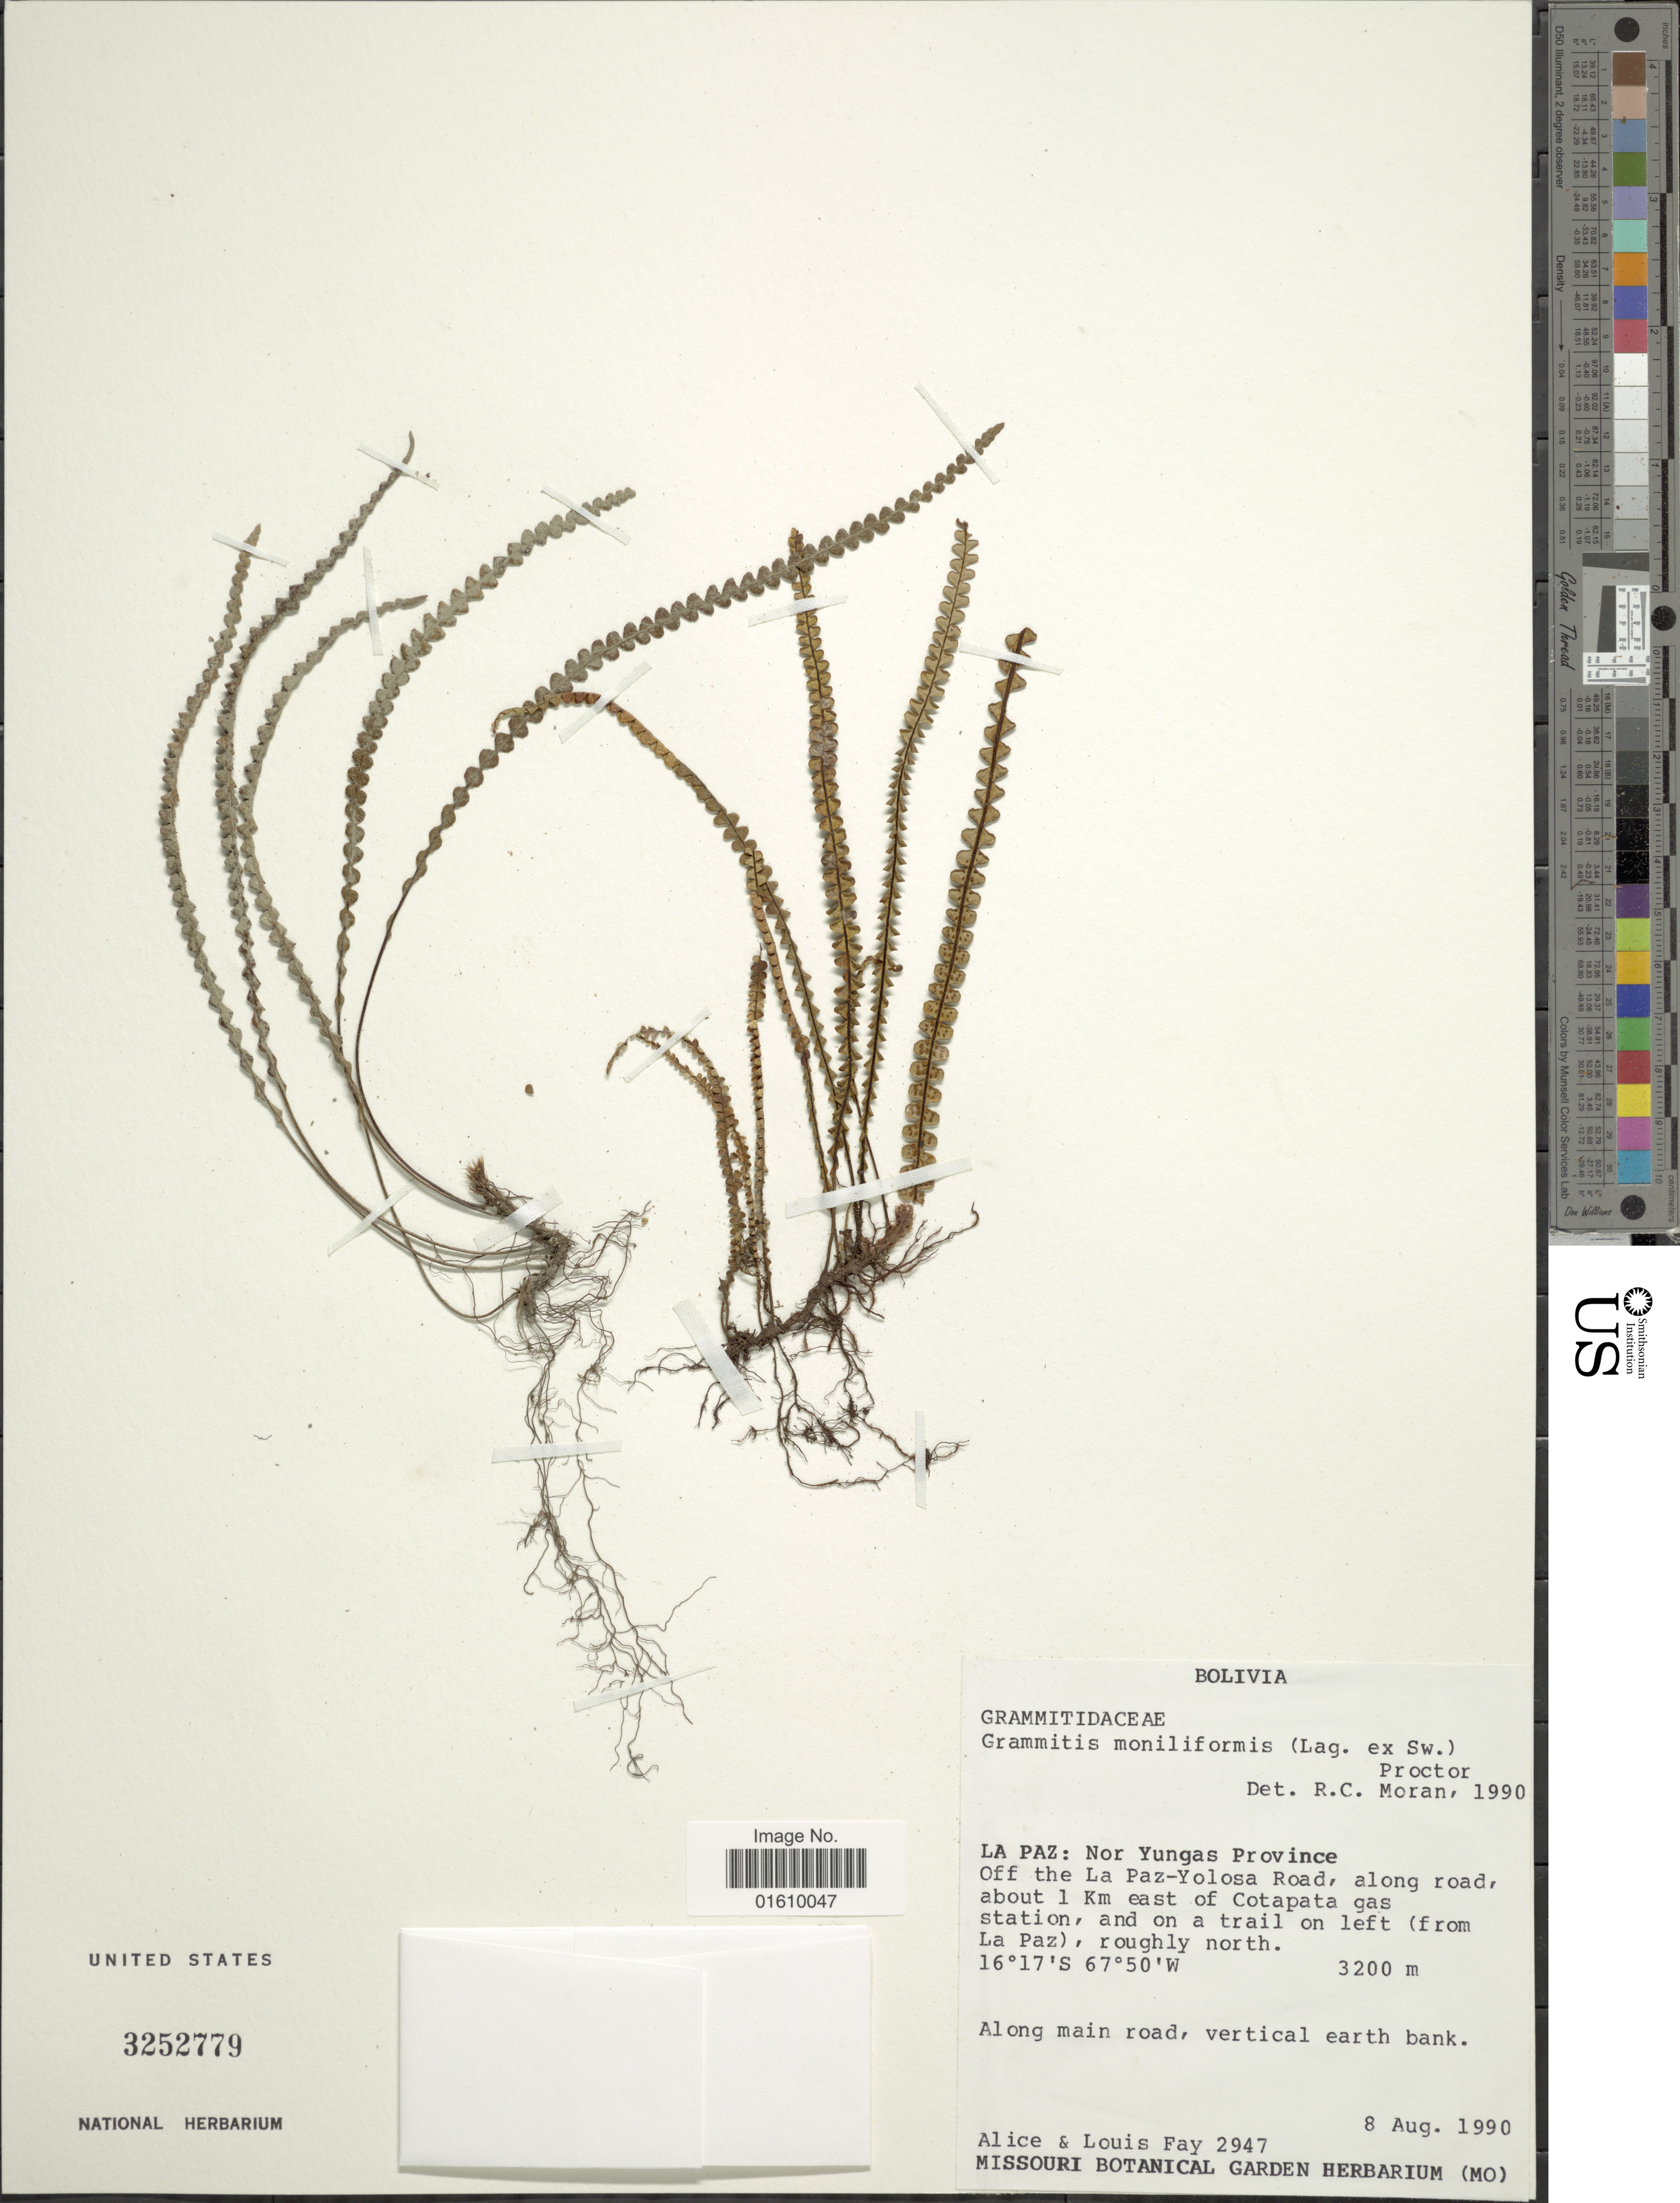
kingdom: Plantae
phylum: Tracheophyta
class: Polypodiopsida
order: Polypodiales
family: Polypodiaceae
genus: Melpomene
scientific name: Melpomene moniliformis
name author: (Lag. ex Sw.) A.R. Sm. & R.C. Moran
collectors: A. Fay & L. Fay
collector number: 2947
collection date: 1990-08-08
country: Bolivia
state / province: La Paz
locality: Nor Yungas Province off the La Paz - Yolosa Road,Along Road about 1 Km east of Cotapata gas station, and on a trail on left ( from La Paz ), roughly north.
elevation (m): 3200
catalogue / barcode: US 3252779